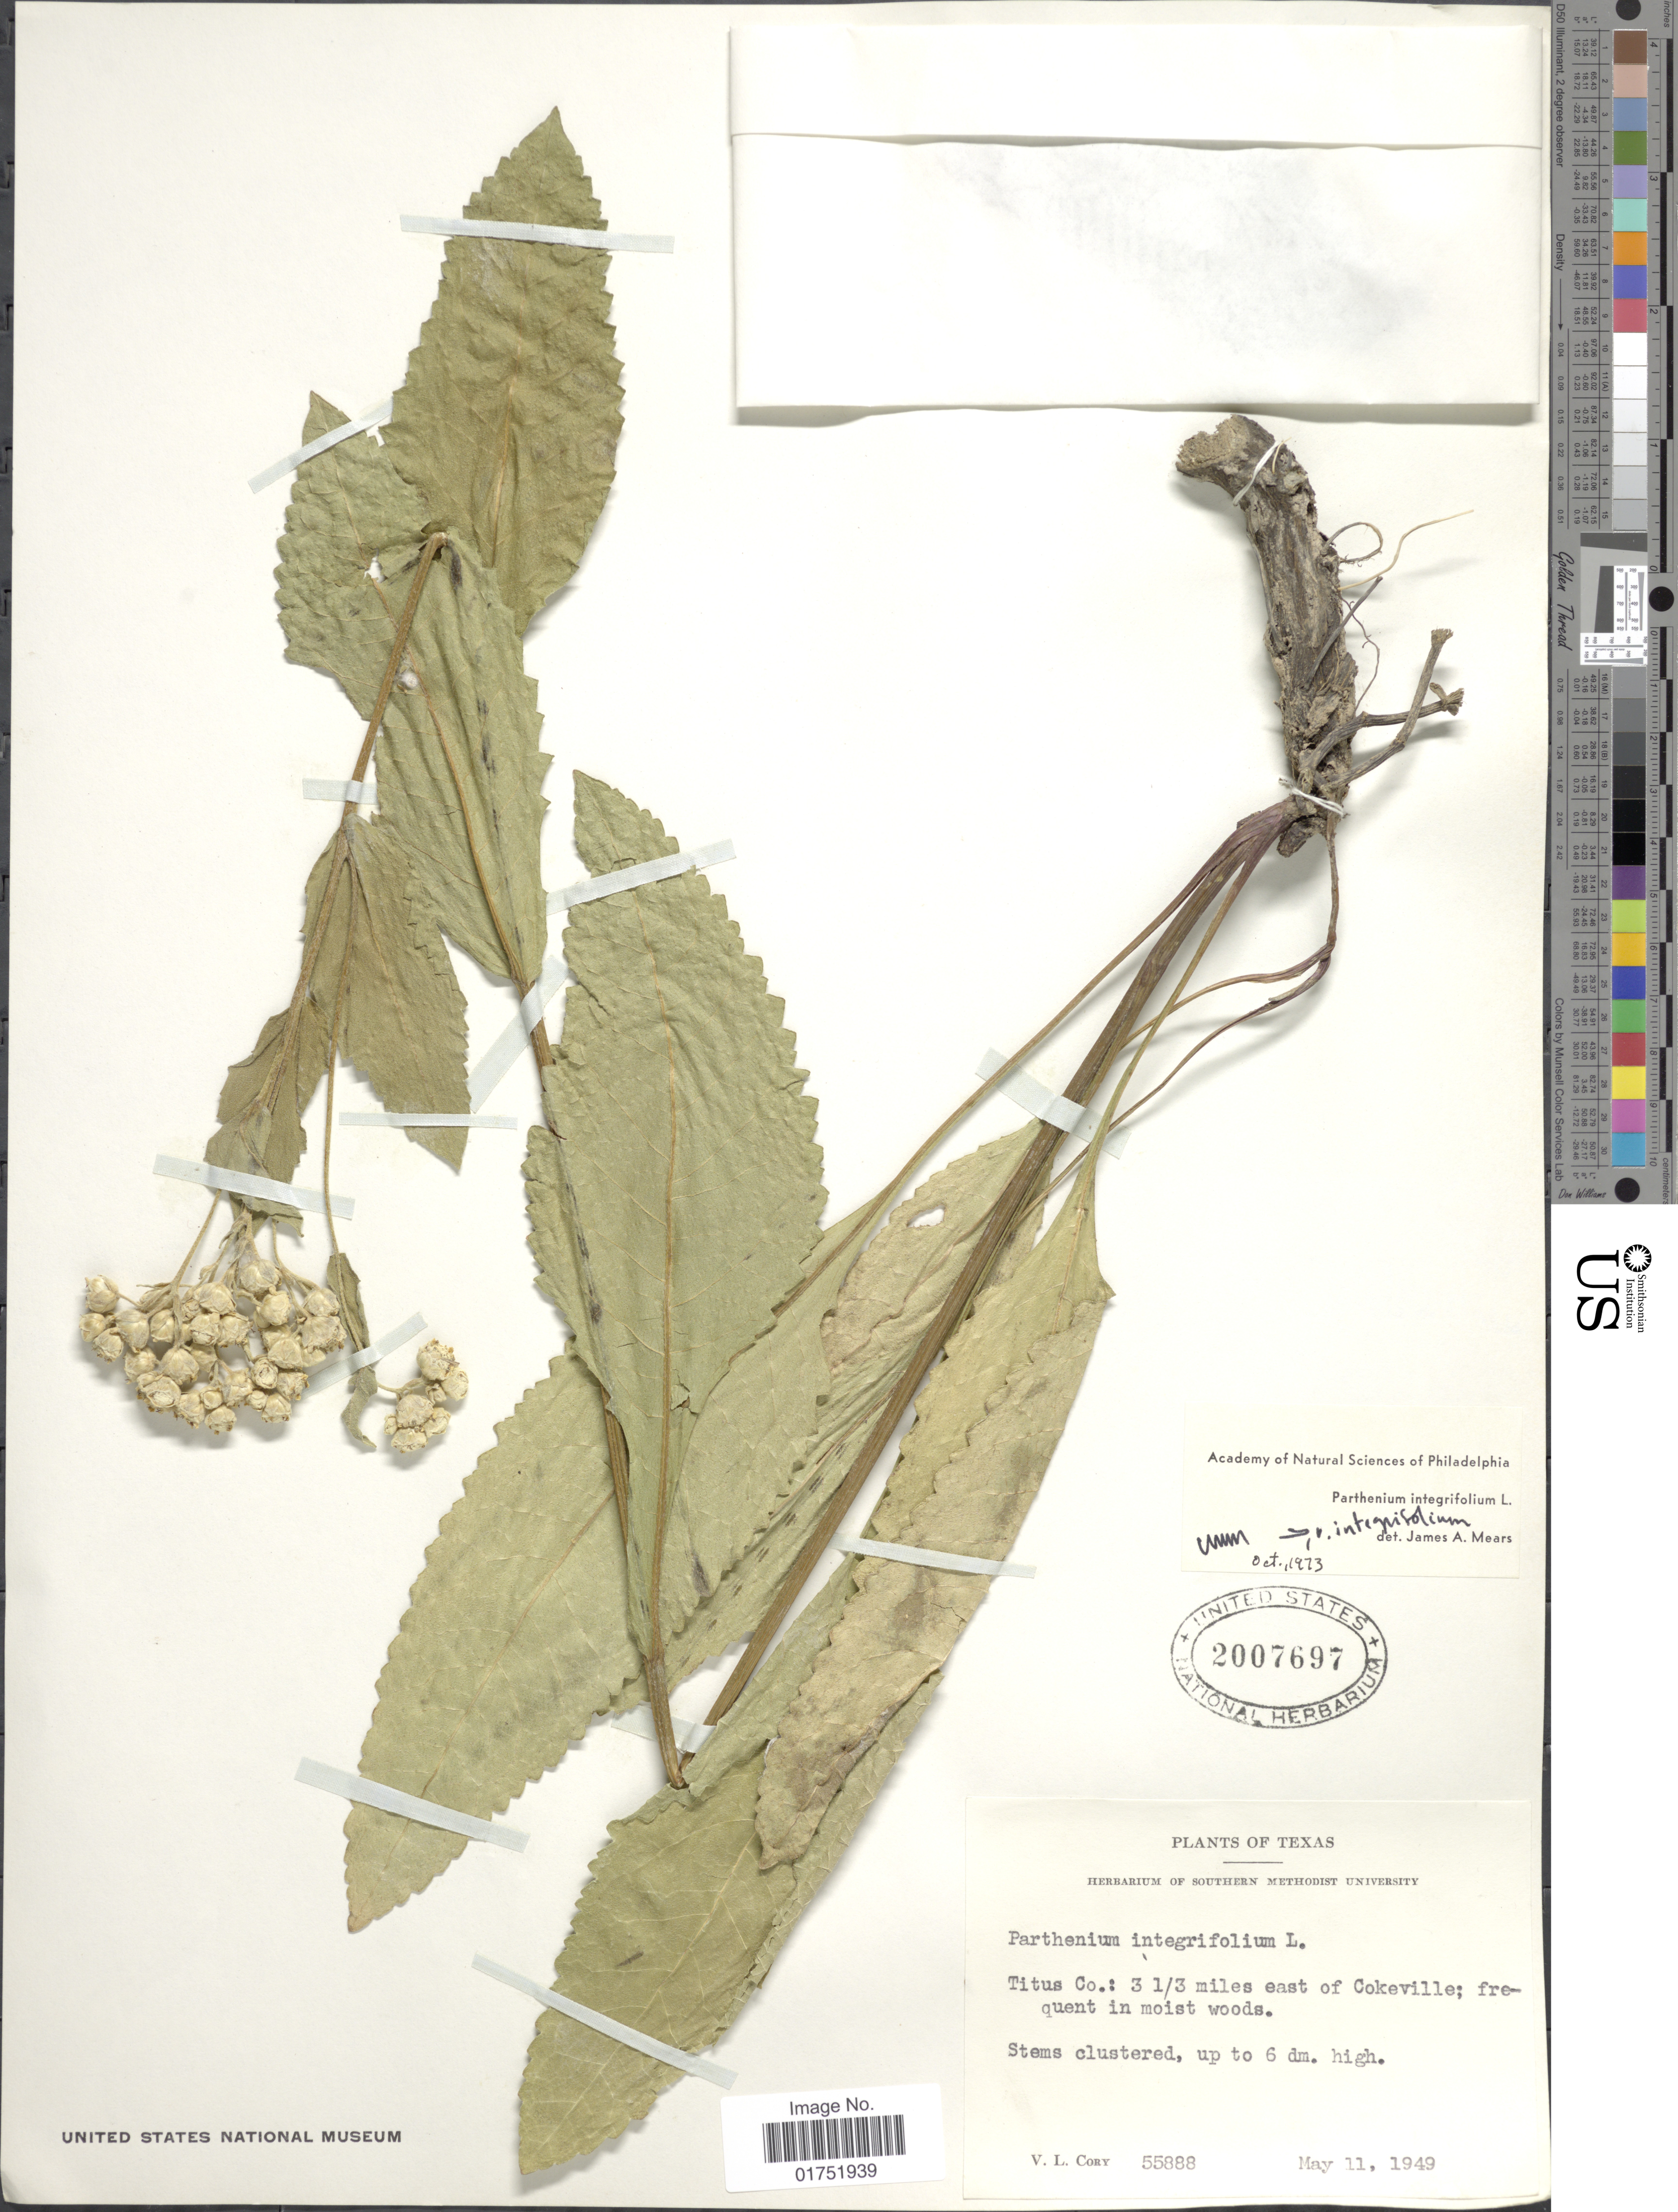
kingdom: Plantae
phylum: Tracheophyta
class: Magnoliopsida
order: Asterales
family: Asteraceae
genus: Parthenium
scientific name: Parthenium integrifolium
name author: L.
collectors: V. Cory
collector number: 55888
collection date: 1949-05-11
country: United States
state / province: Texas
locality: Titus Co., 3 1/3 miles east of Cokeville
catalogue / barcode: US 2007697